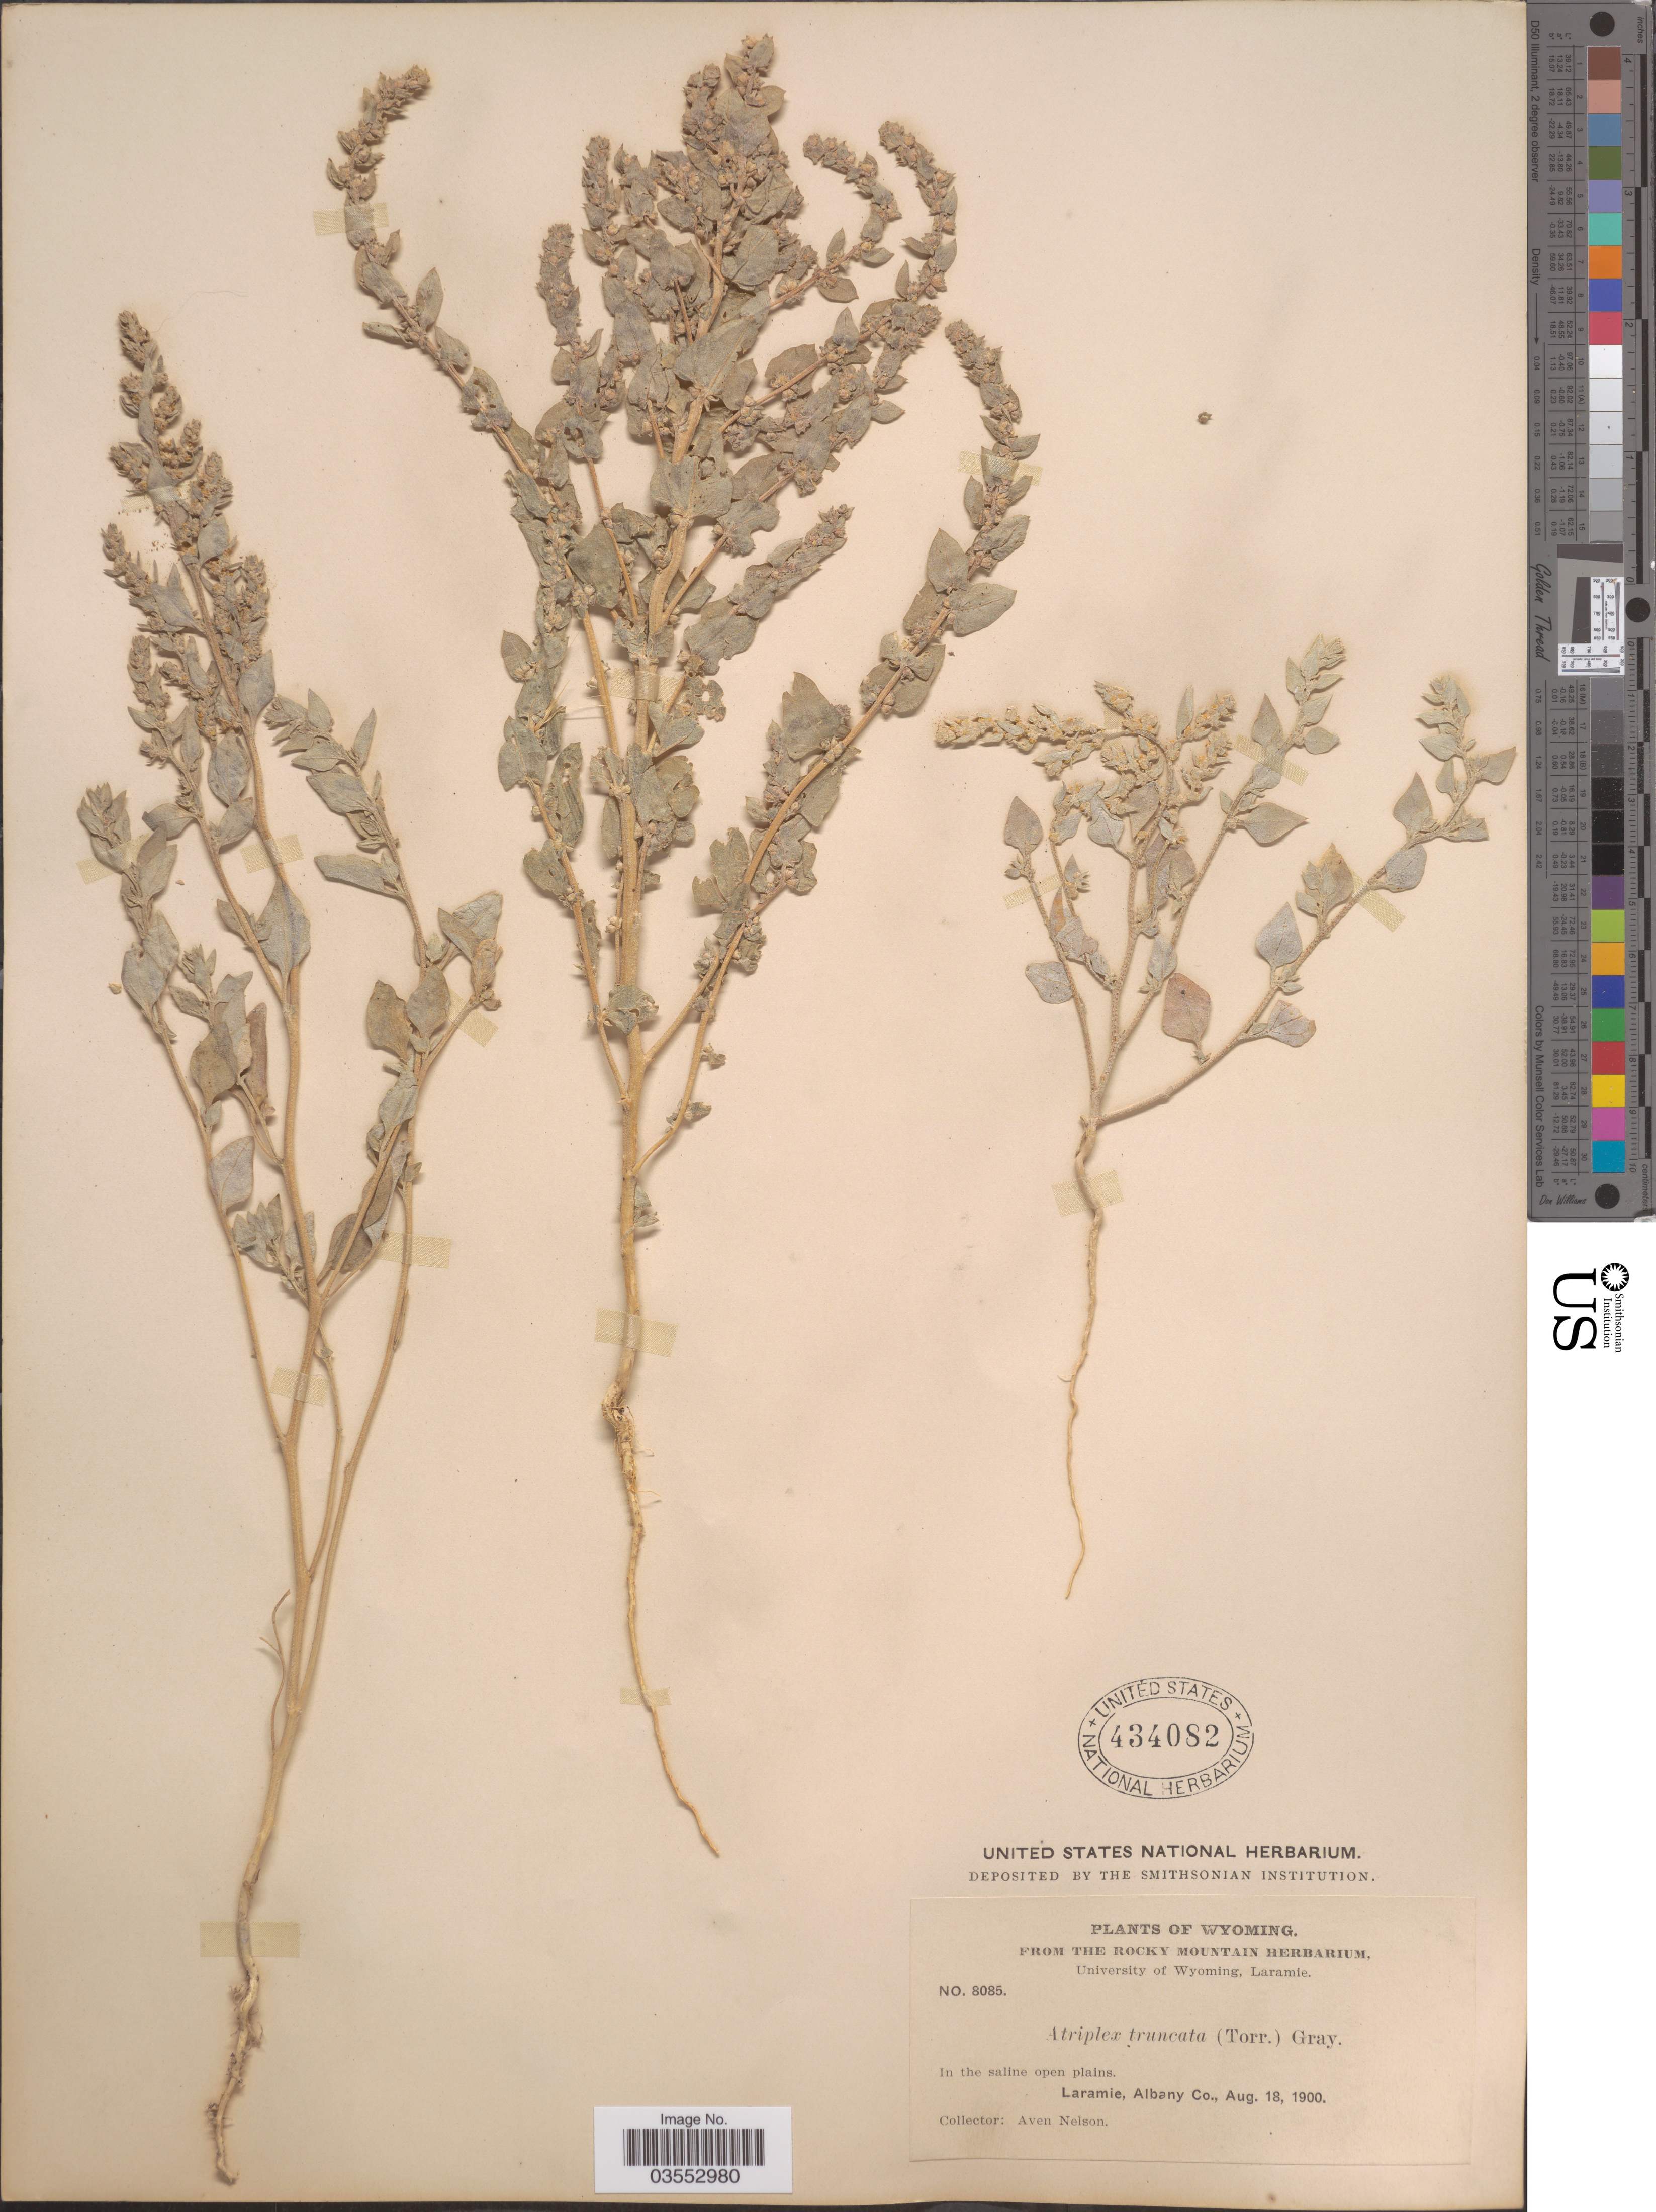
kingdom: Plantae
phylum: Tracheophyta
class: Magnoliopsida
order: Caryophyllales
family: Amaranthaceae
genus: Atriplex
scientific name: Atriplex truncata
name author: (Torr. ex S. Watson) A. Gray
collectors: A. Nelson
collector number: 8085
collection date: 1900-08-18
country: United States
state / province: Wyoming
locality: Laramie, Albany Co.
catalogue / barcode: US 434082